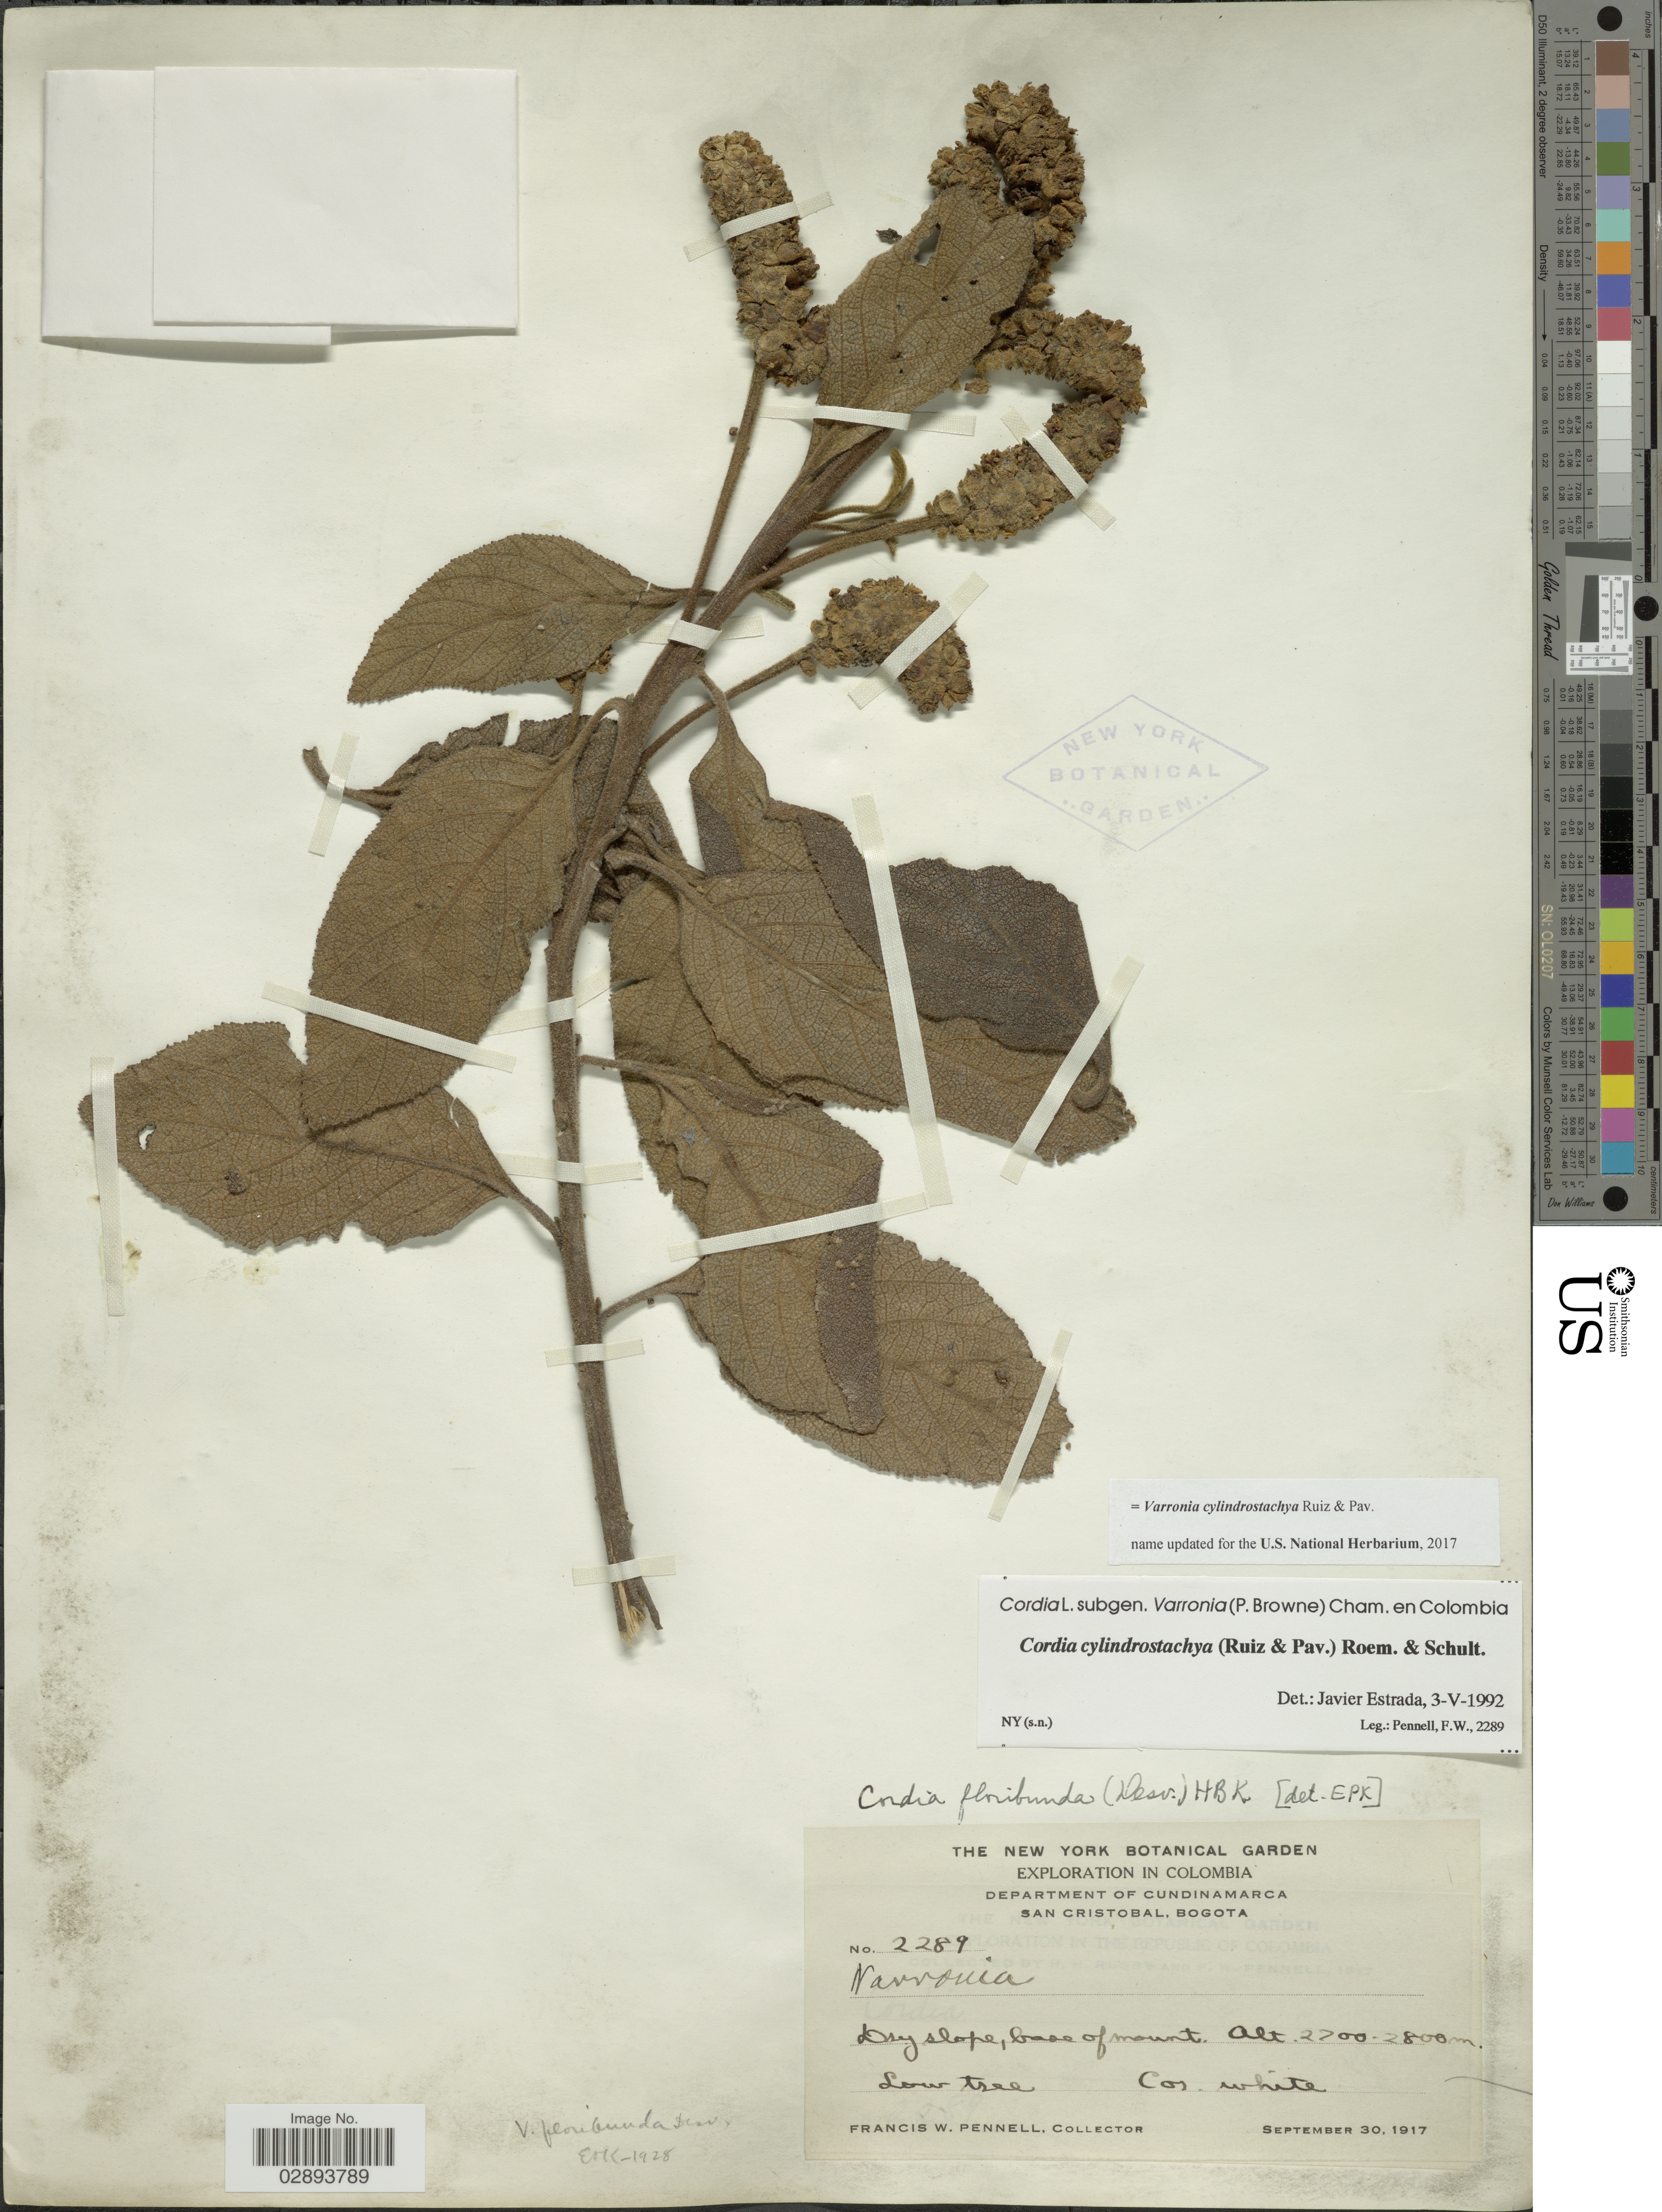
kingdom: Plantae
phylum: Tracheophyta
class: Magnoliopsida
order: Boraginales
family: Cordiaceae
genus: Varronia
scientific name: Varronia cylindrostachya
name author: Ruiz & Pav.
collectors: F. W. Pennell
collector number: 2289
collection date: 1917-09-30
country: Colombia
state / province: Cundinamarca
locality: Department of Cundinamarca, San Cristobal, Bogota.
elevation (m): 2700